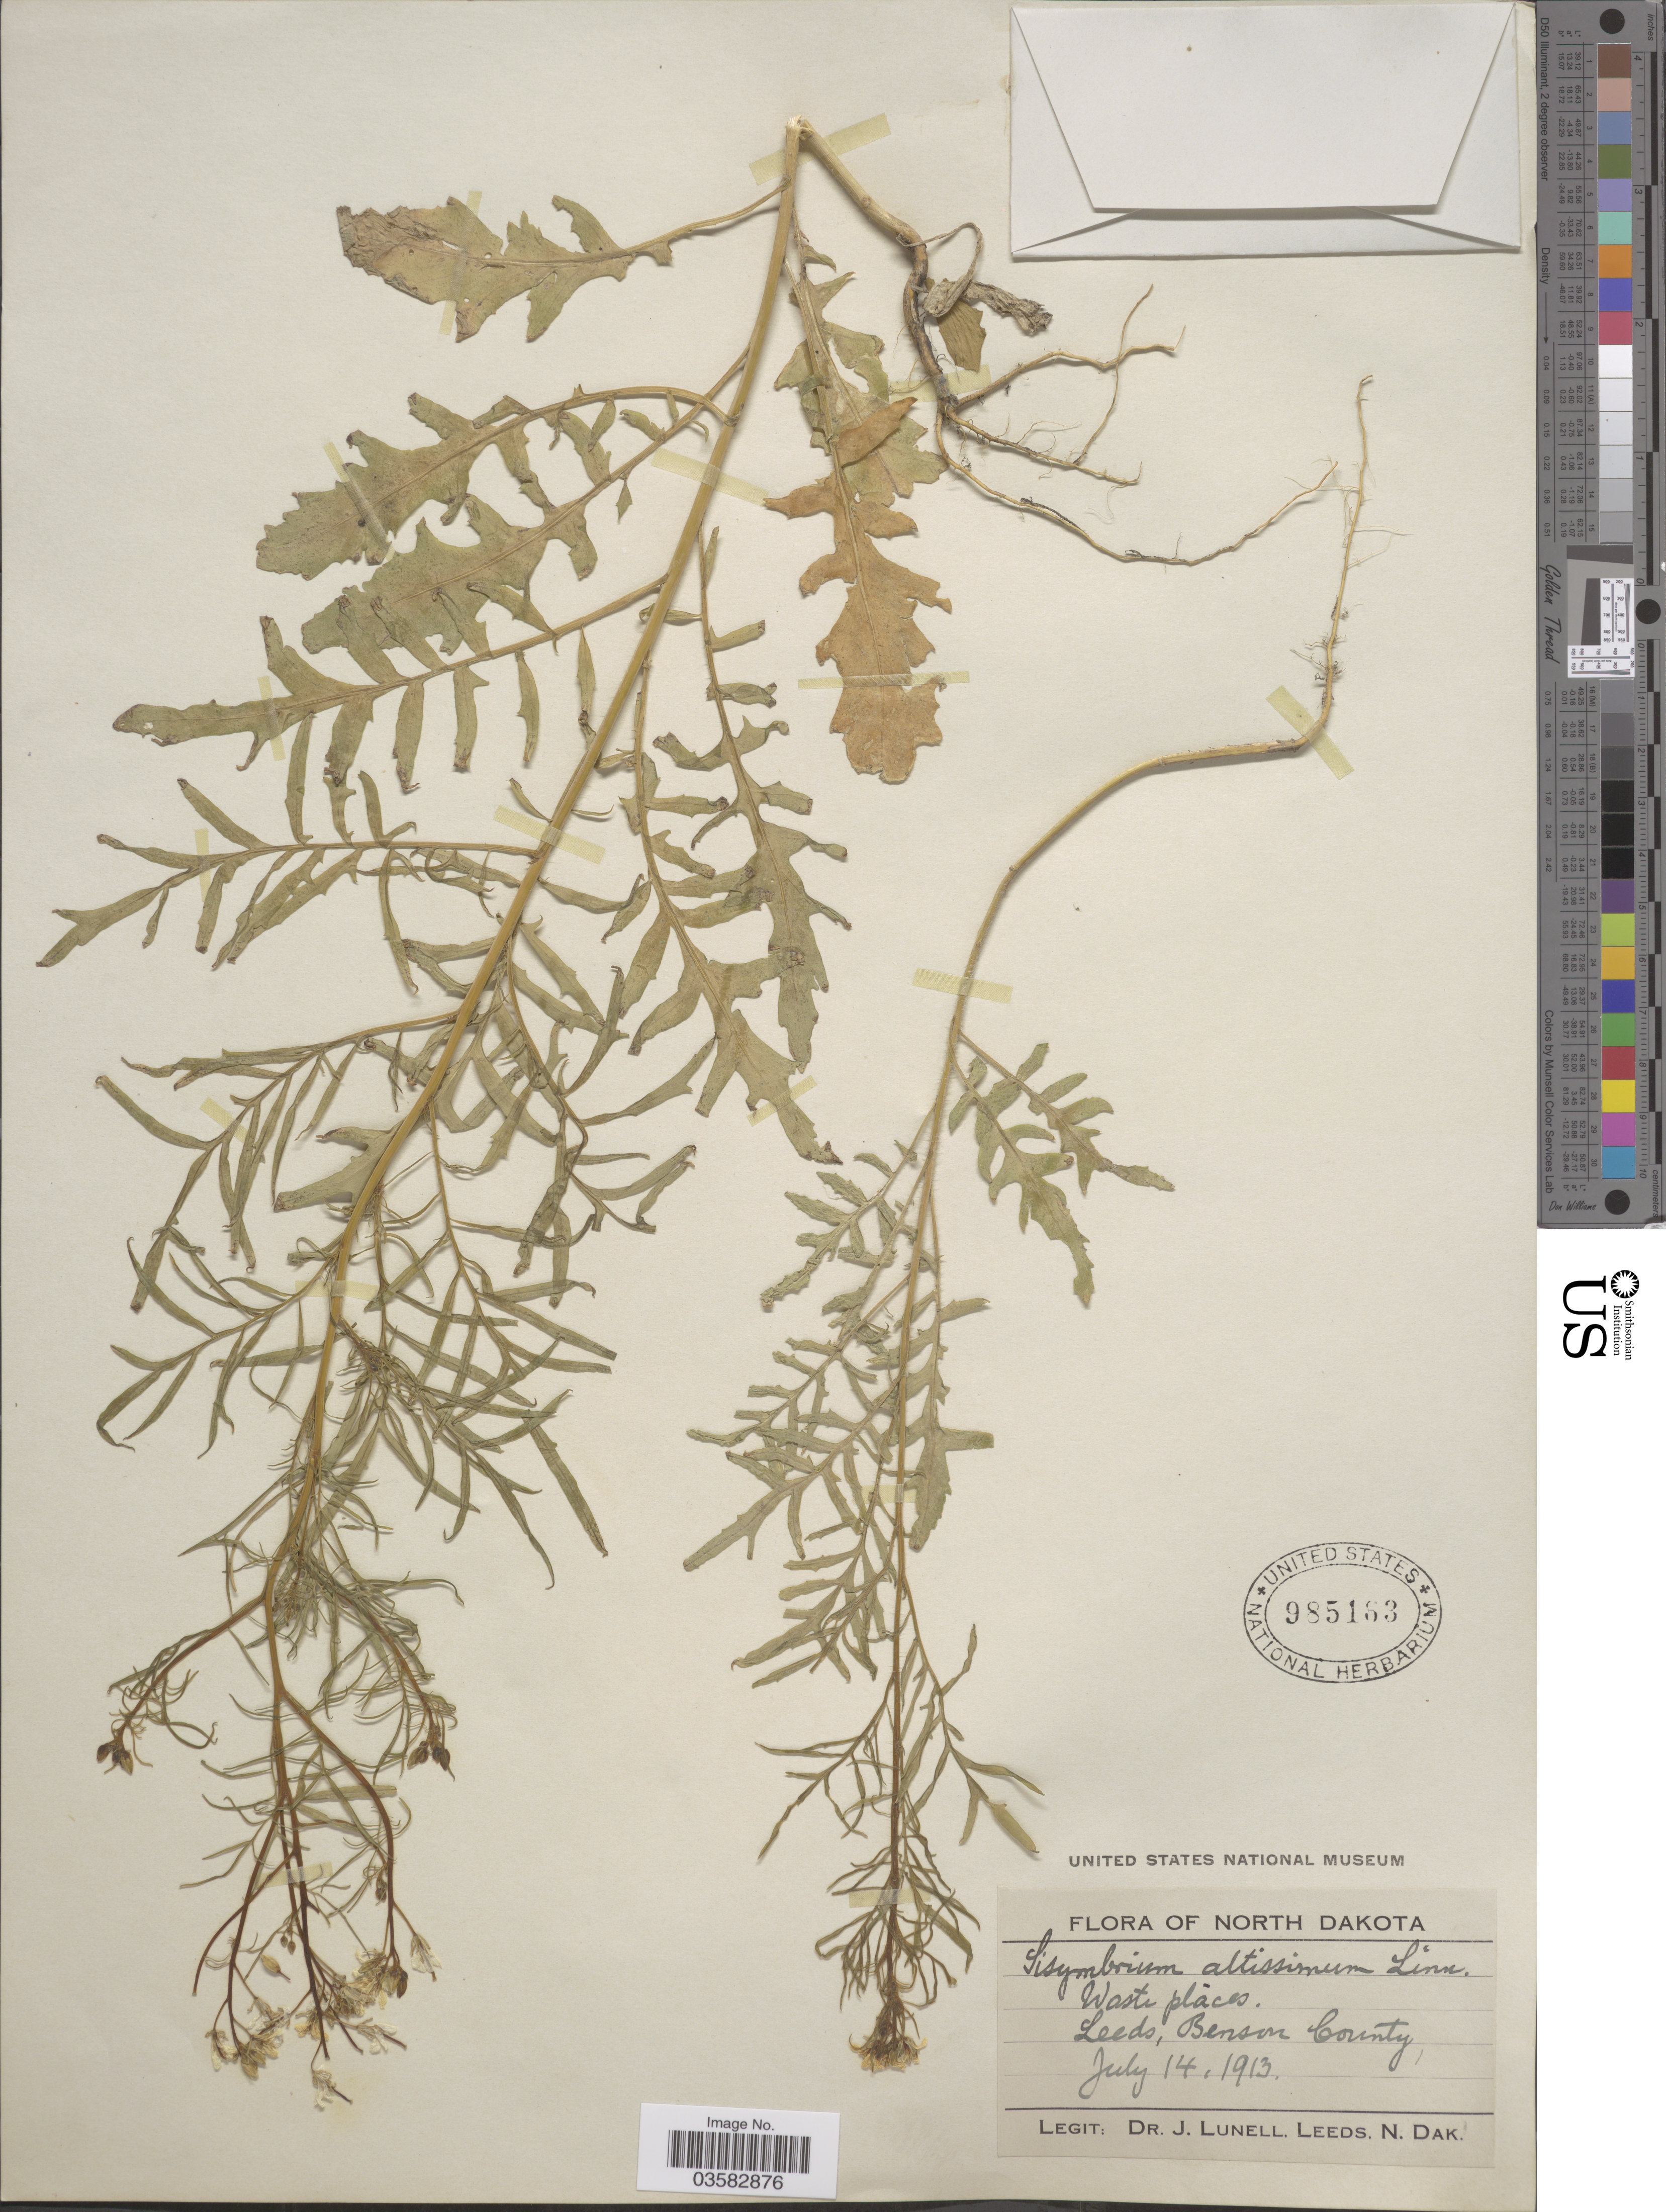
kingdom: Plantae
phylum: Tracheophyta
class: Magnoliopsida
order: Brassicales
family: Brassicaceae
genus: Sisymbrium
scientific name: Sisymbrium altissimum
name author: L.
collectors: J. Lunell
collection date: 1913-07-14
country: United States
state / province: North Dakota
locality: Leeds, Benson County.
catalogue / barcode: US 985163